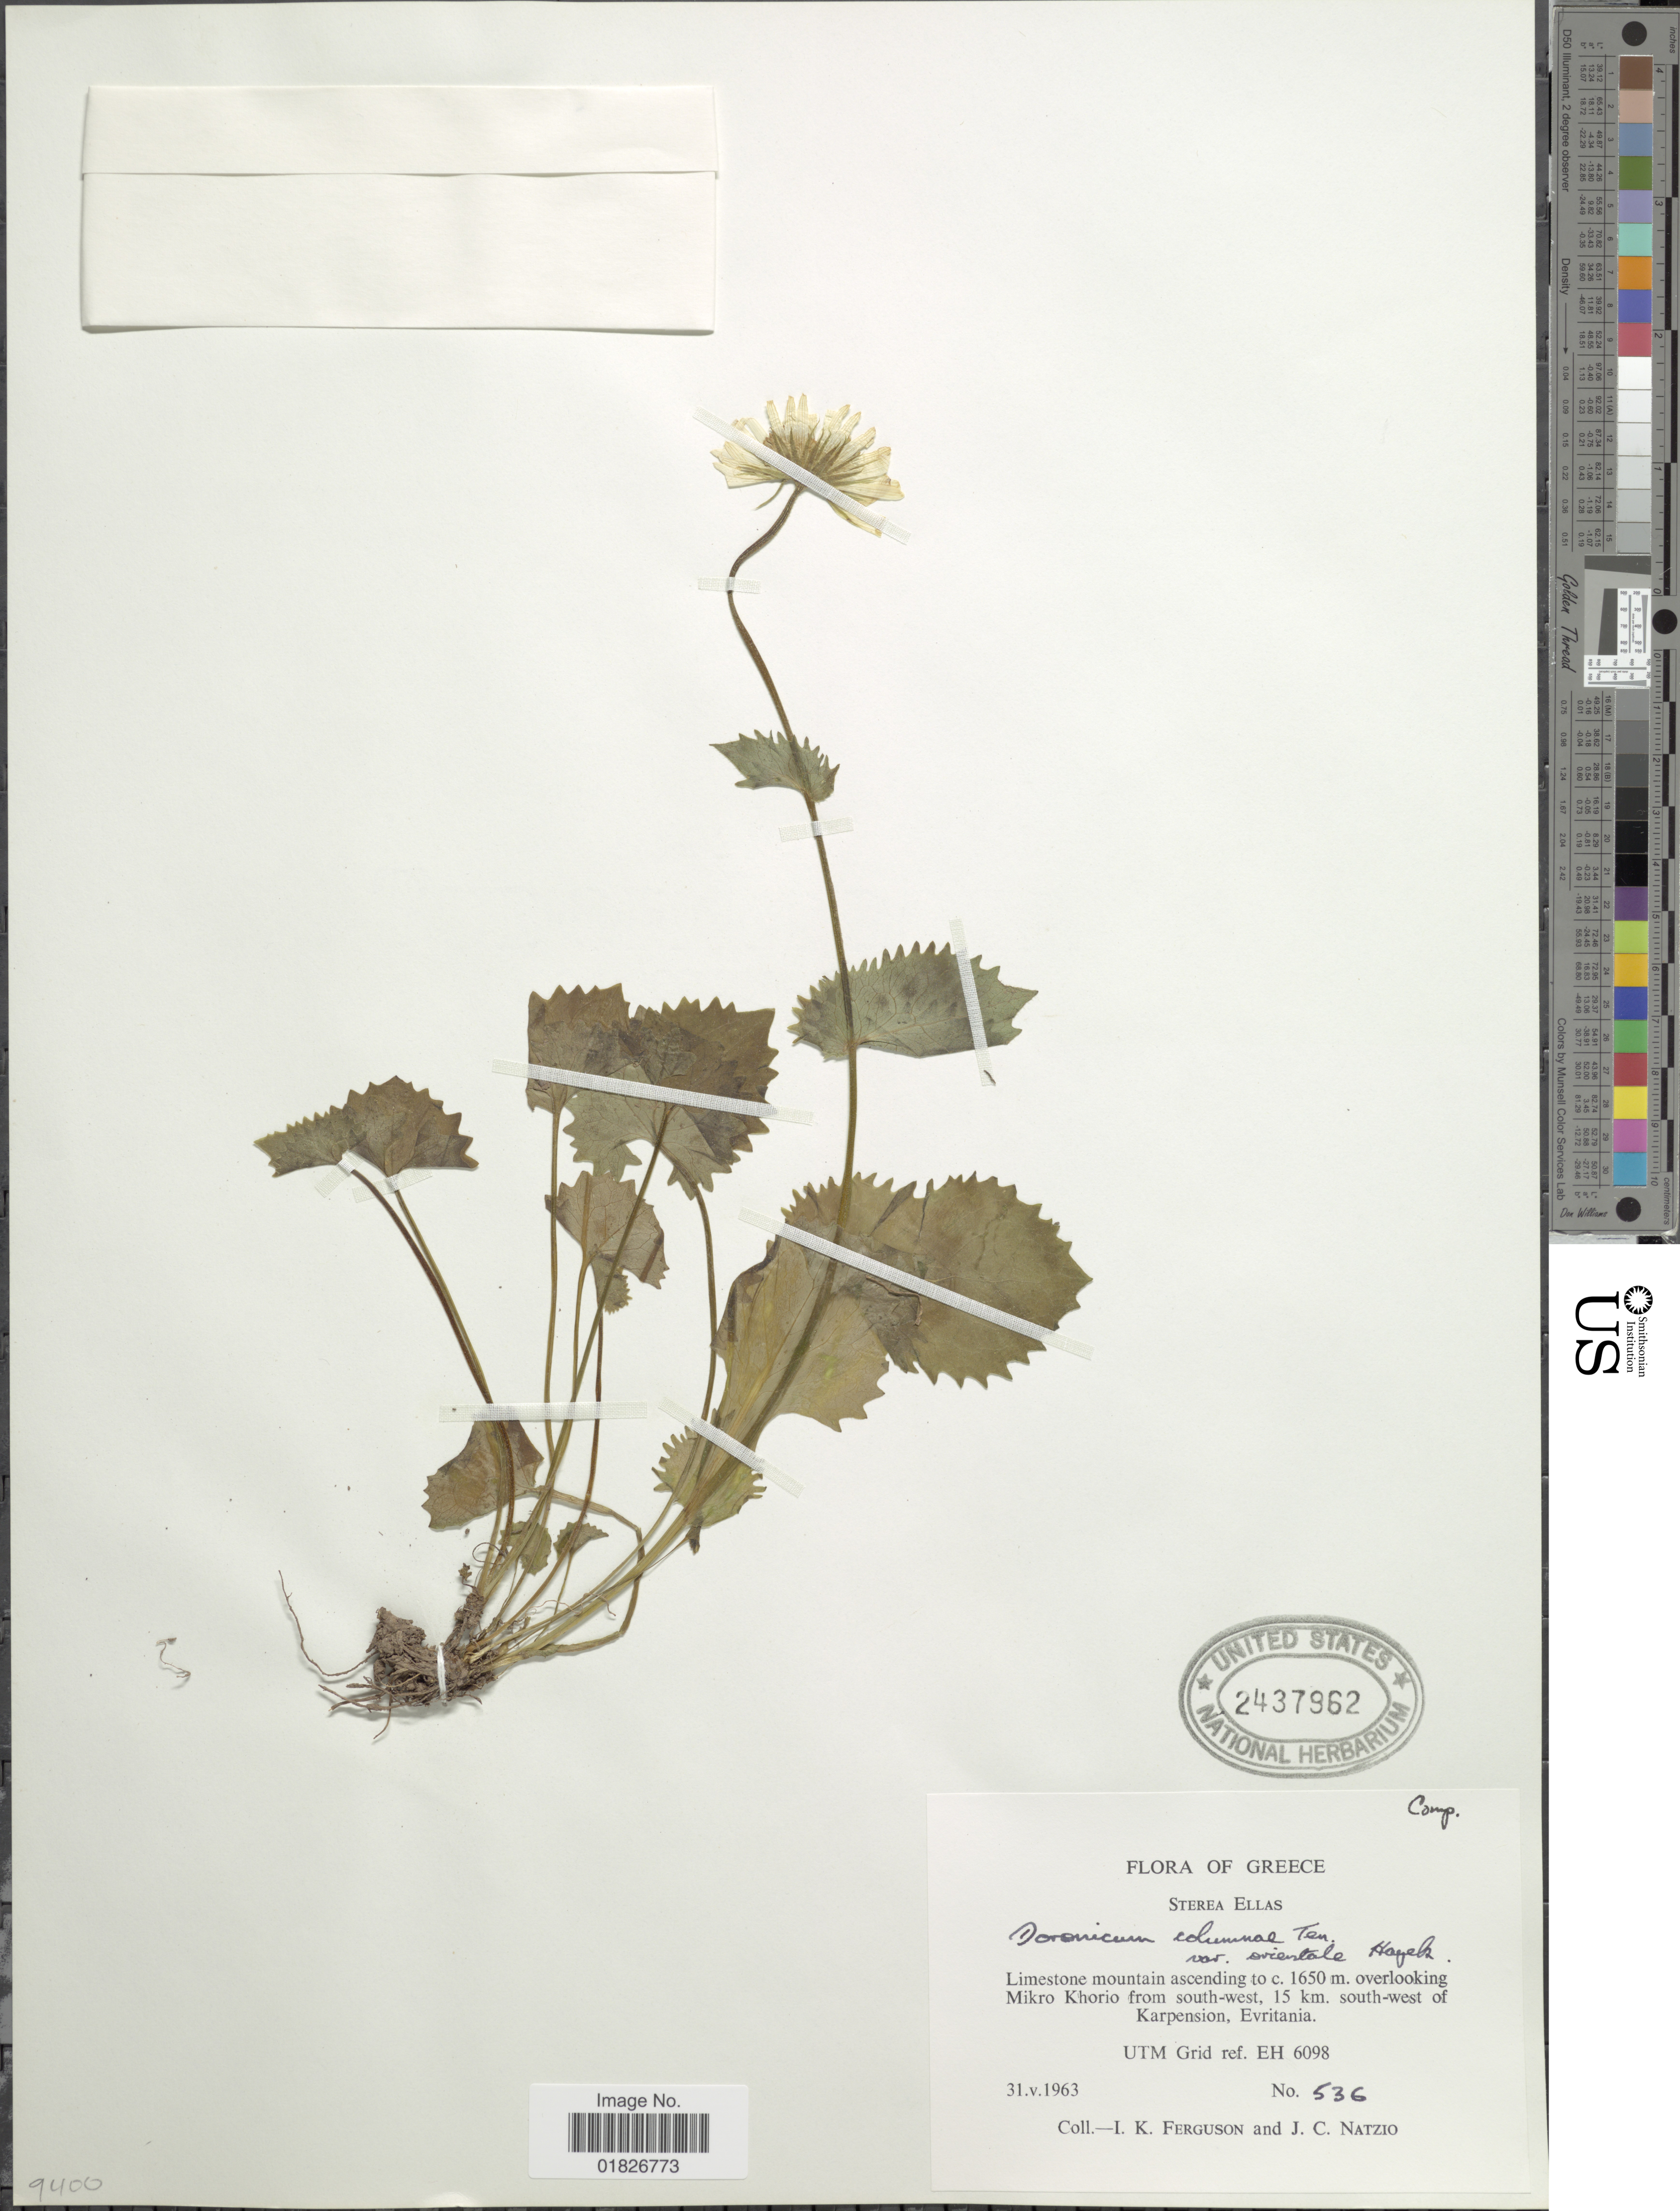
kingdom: Plantae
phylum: Tracheophyta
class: Magnoliopsida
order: Asterales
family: Asteraceae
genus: Doronicum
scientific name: Doronicum columnae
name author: Ten.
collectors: I. K. Ferguson & J. Natzio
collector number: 536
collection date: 1963-05-31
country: Greece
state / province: Central Greece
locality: Sterea Ellas, overlooking Mikro Khorio from south-west, 15 km south-west of Karpension, Evritania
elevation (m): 1650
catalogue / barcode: US 2437962